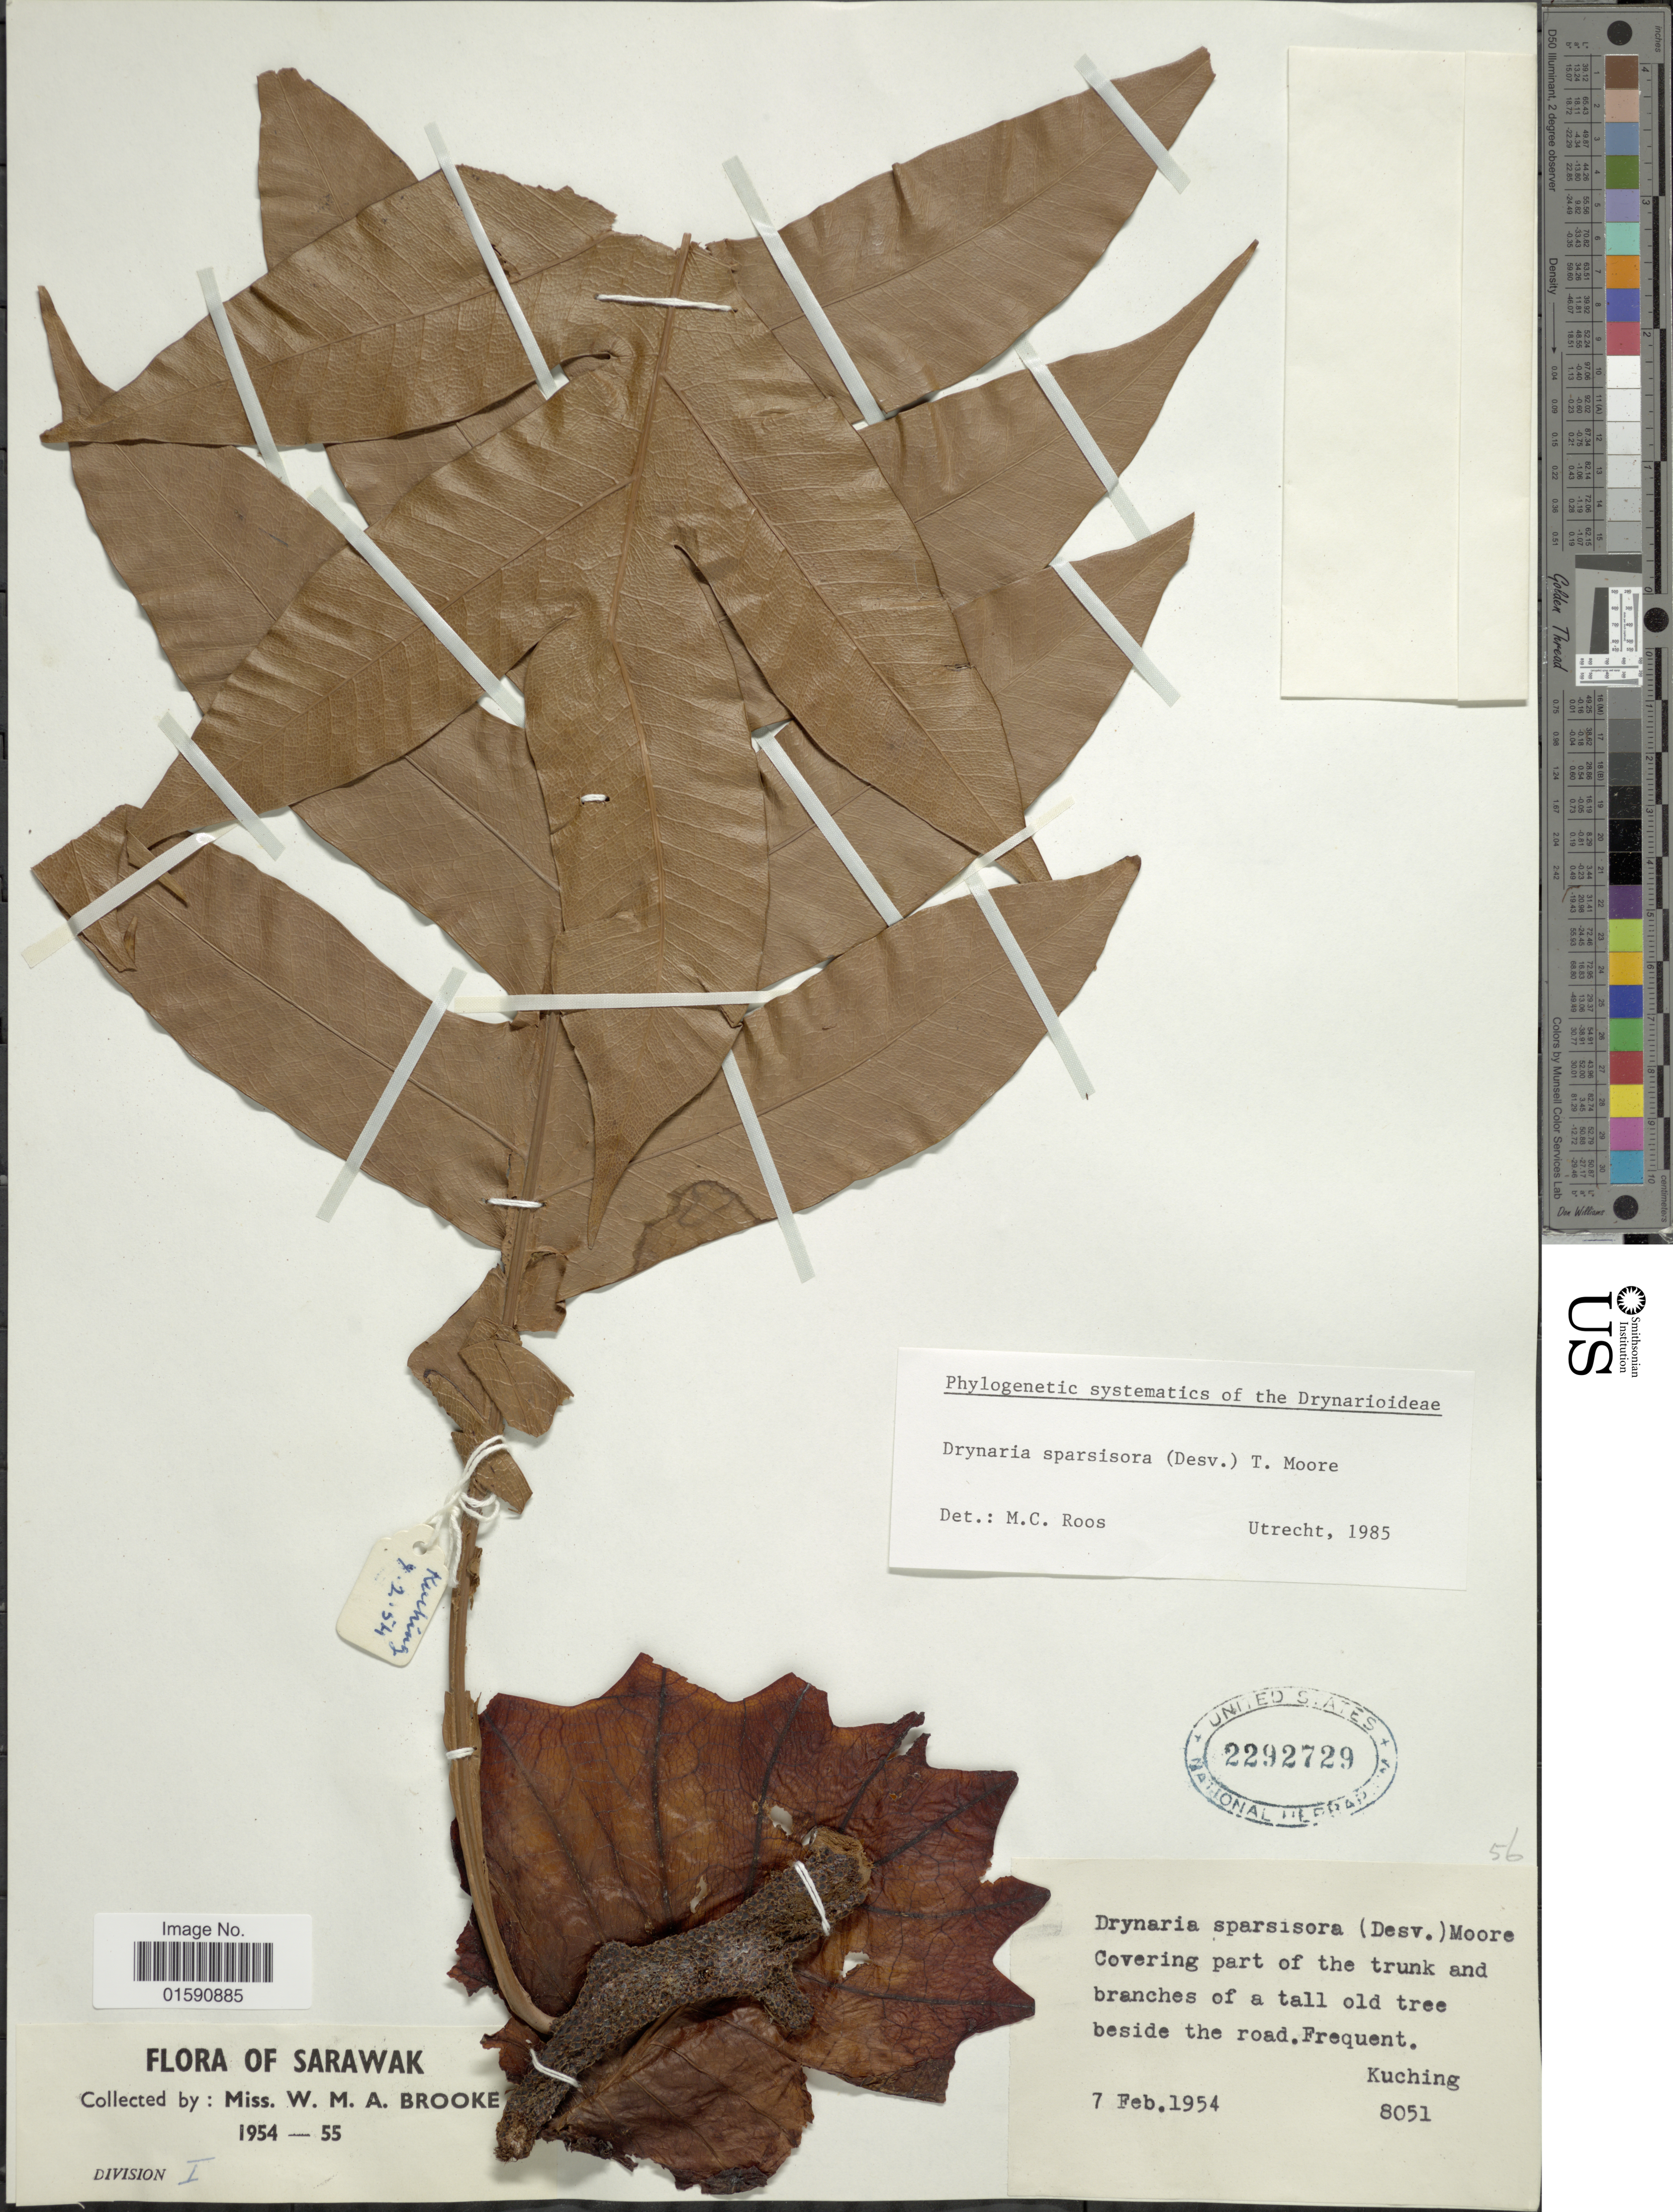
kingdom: Plantae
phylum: Tracheophyta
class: Polypodiopsida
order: Polypodiales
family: Polypodiaceae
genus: Drynaria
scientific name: Drynaria sparsisora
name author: (Desu.) T. Moore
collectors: W. Brooke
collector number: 8051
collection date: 1954-02-07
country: Malaysia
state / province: Sarawak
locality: Kuching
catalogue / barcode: US 2292729